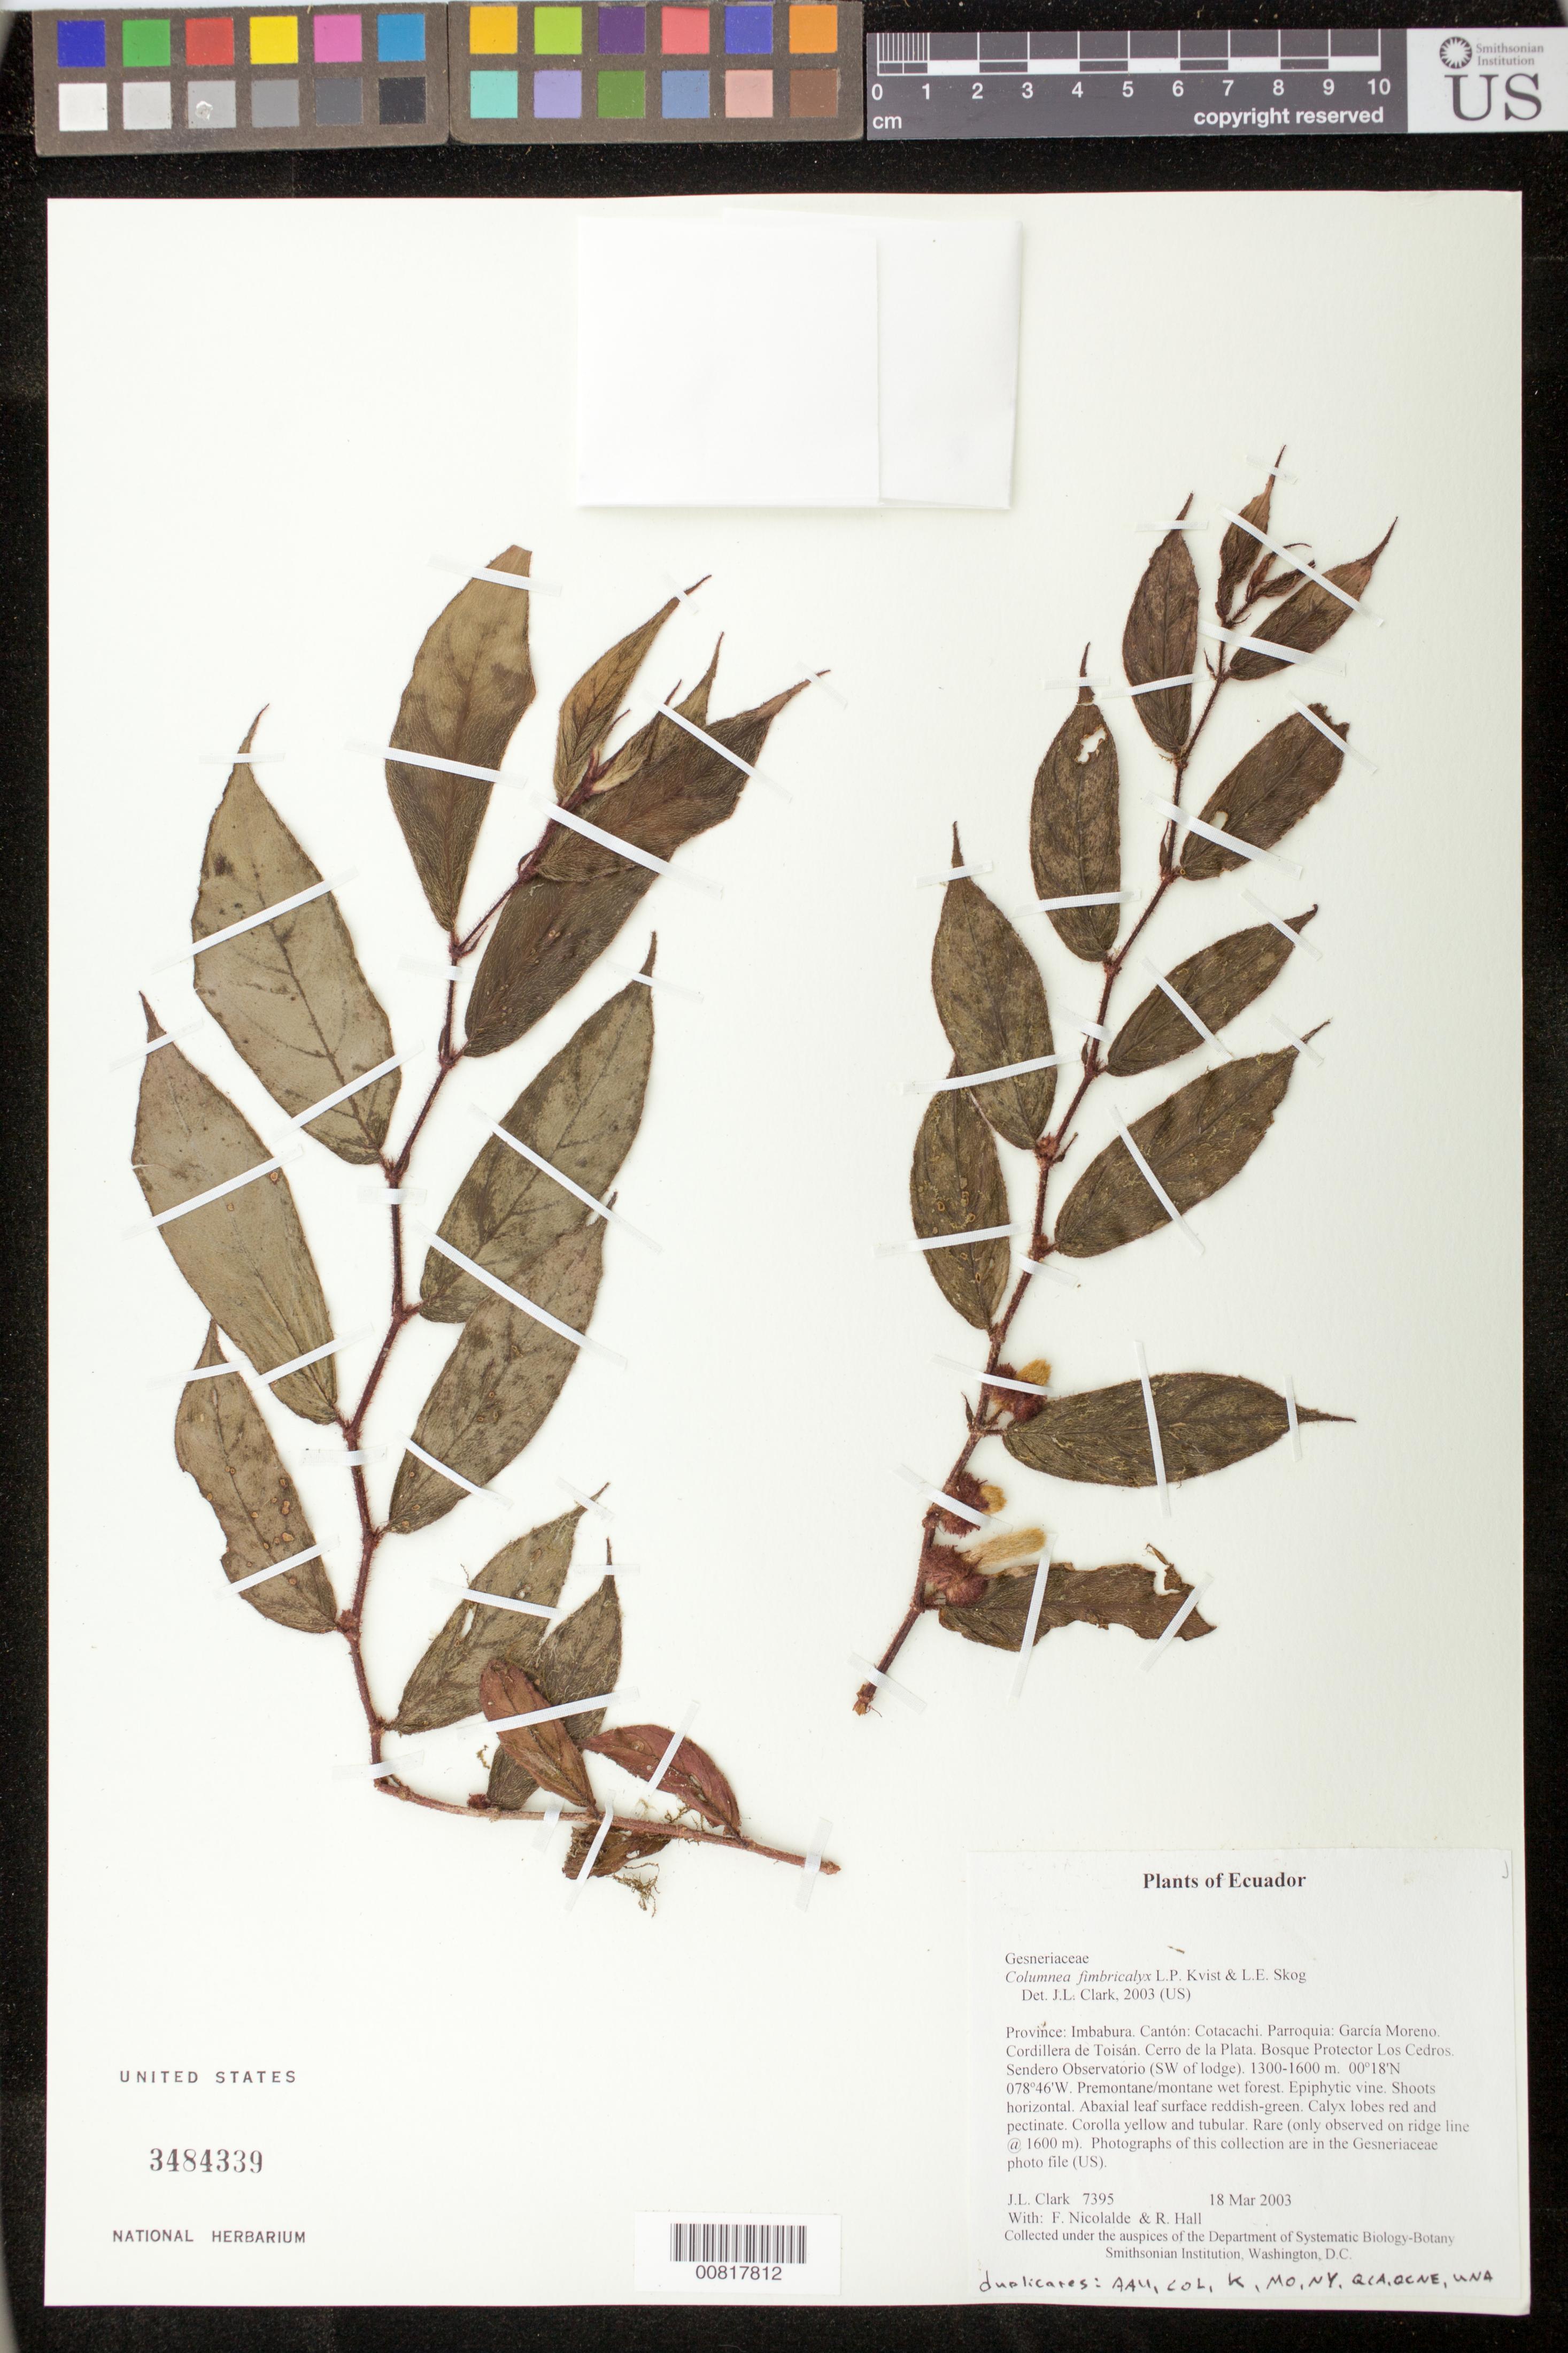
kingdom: Plantae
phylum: Tracheophyta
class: Magnoliopsida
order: Lamiales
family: Gesneriaceae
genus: Columnea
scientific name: Columnea fimbricalyx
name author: L.P. Kvist & L.E. Skog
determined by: Clark, J. L., (SEL), The Marie Selby Botanical Garden (UNITED STATES)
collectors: J. L. Clark, F. Nicolalde & R. Hall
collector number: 7395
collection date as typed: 18 Mar 2003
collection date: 2003-03-18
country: Ecuador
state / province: Imbabura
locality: Cotacachi. Parroquia: García Moreno. Cordillera de Toisán. Cerro de la Plata. Bosque Protector Los Cedros. Sendero Observatorio (SW of lodge).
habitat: Premontane/montane wet forest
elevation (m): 1300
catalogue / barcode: US 3484339